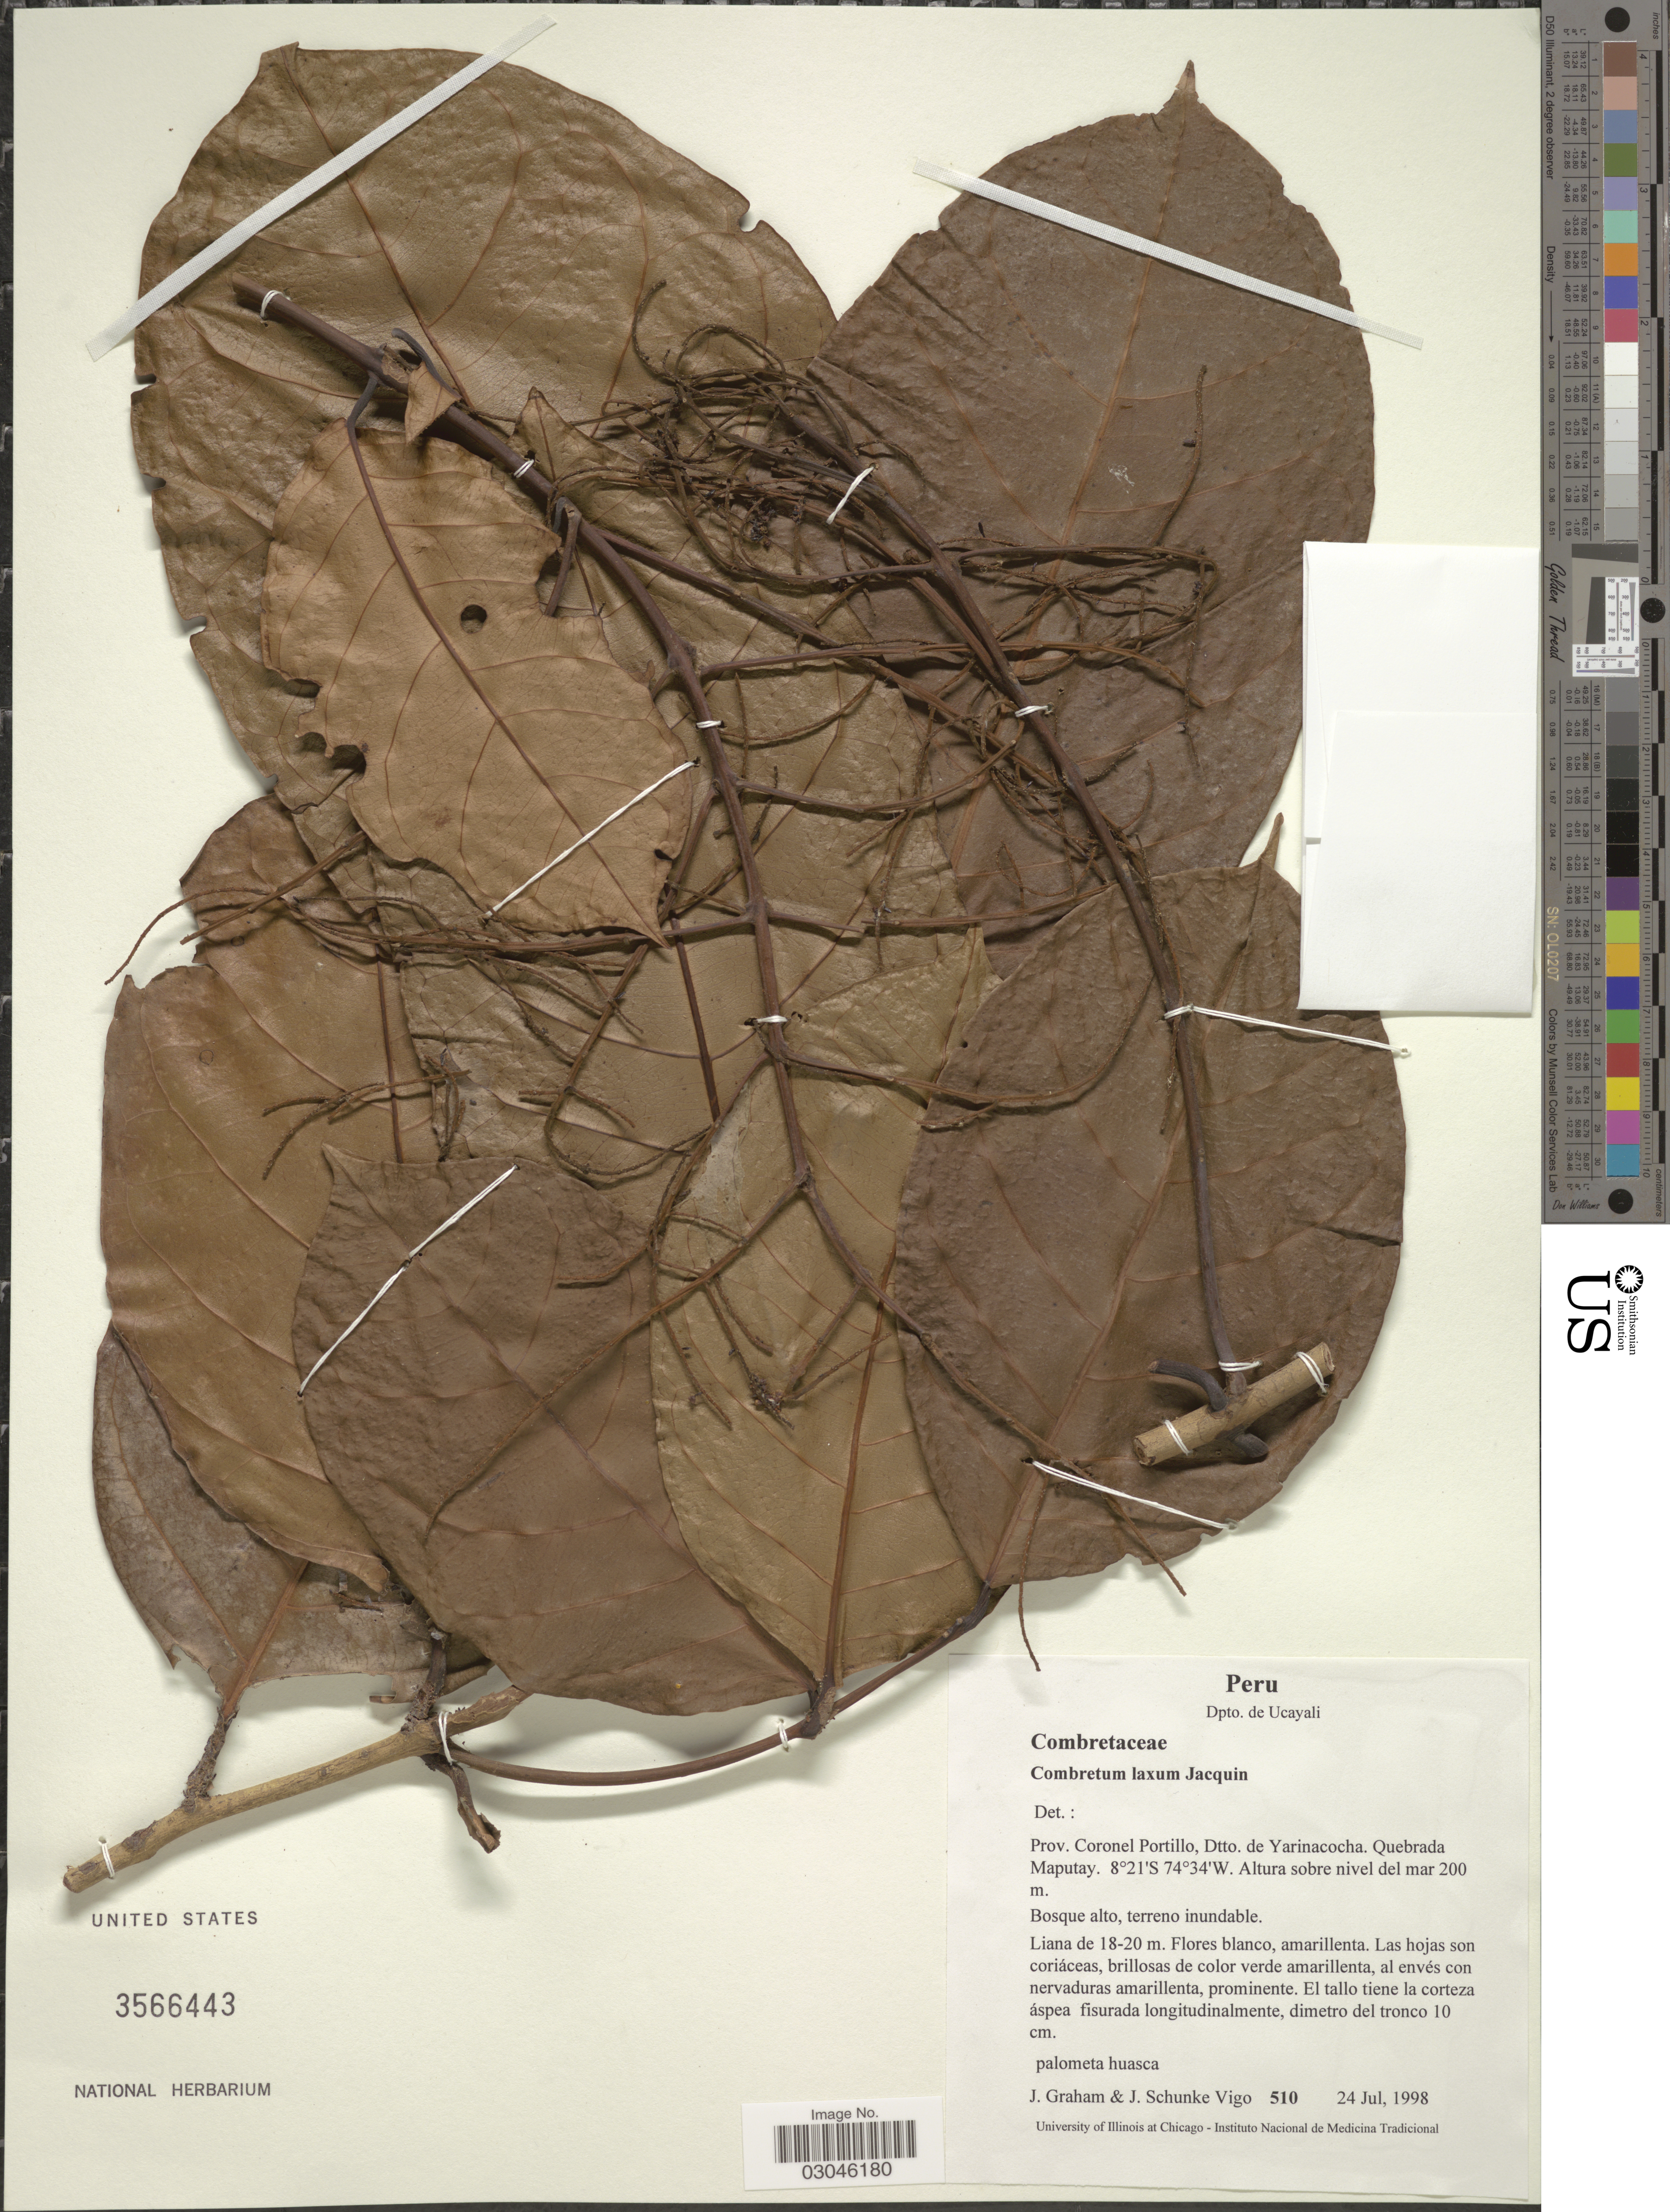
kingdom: Plantae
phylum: Tracheophyta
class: Magnoliopsida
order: Myrtales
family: Combretaceae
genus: Combretum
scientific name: Combretum laxum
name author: Jacq.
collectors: J. Graham & J. Schunke Vigo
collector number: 510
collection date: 1998-07-24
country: Peru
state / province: Ucayali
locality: Dpto. de Ucayali. Prov. Coronel Portillo, Dtto. de Yarinacocha. Quebrada Maputay.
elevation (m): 200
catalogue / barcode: US 3566443